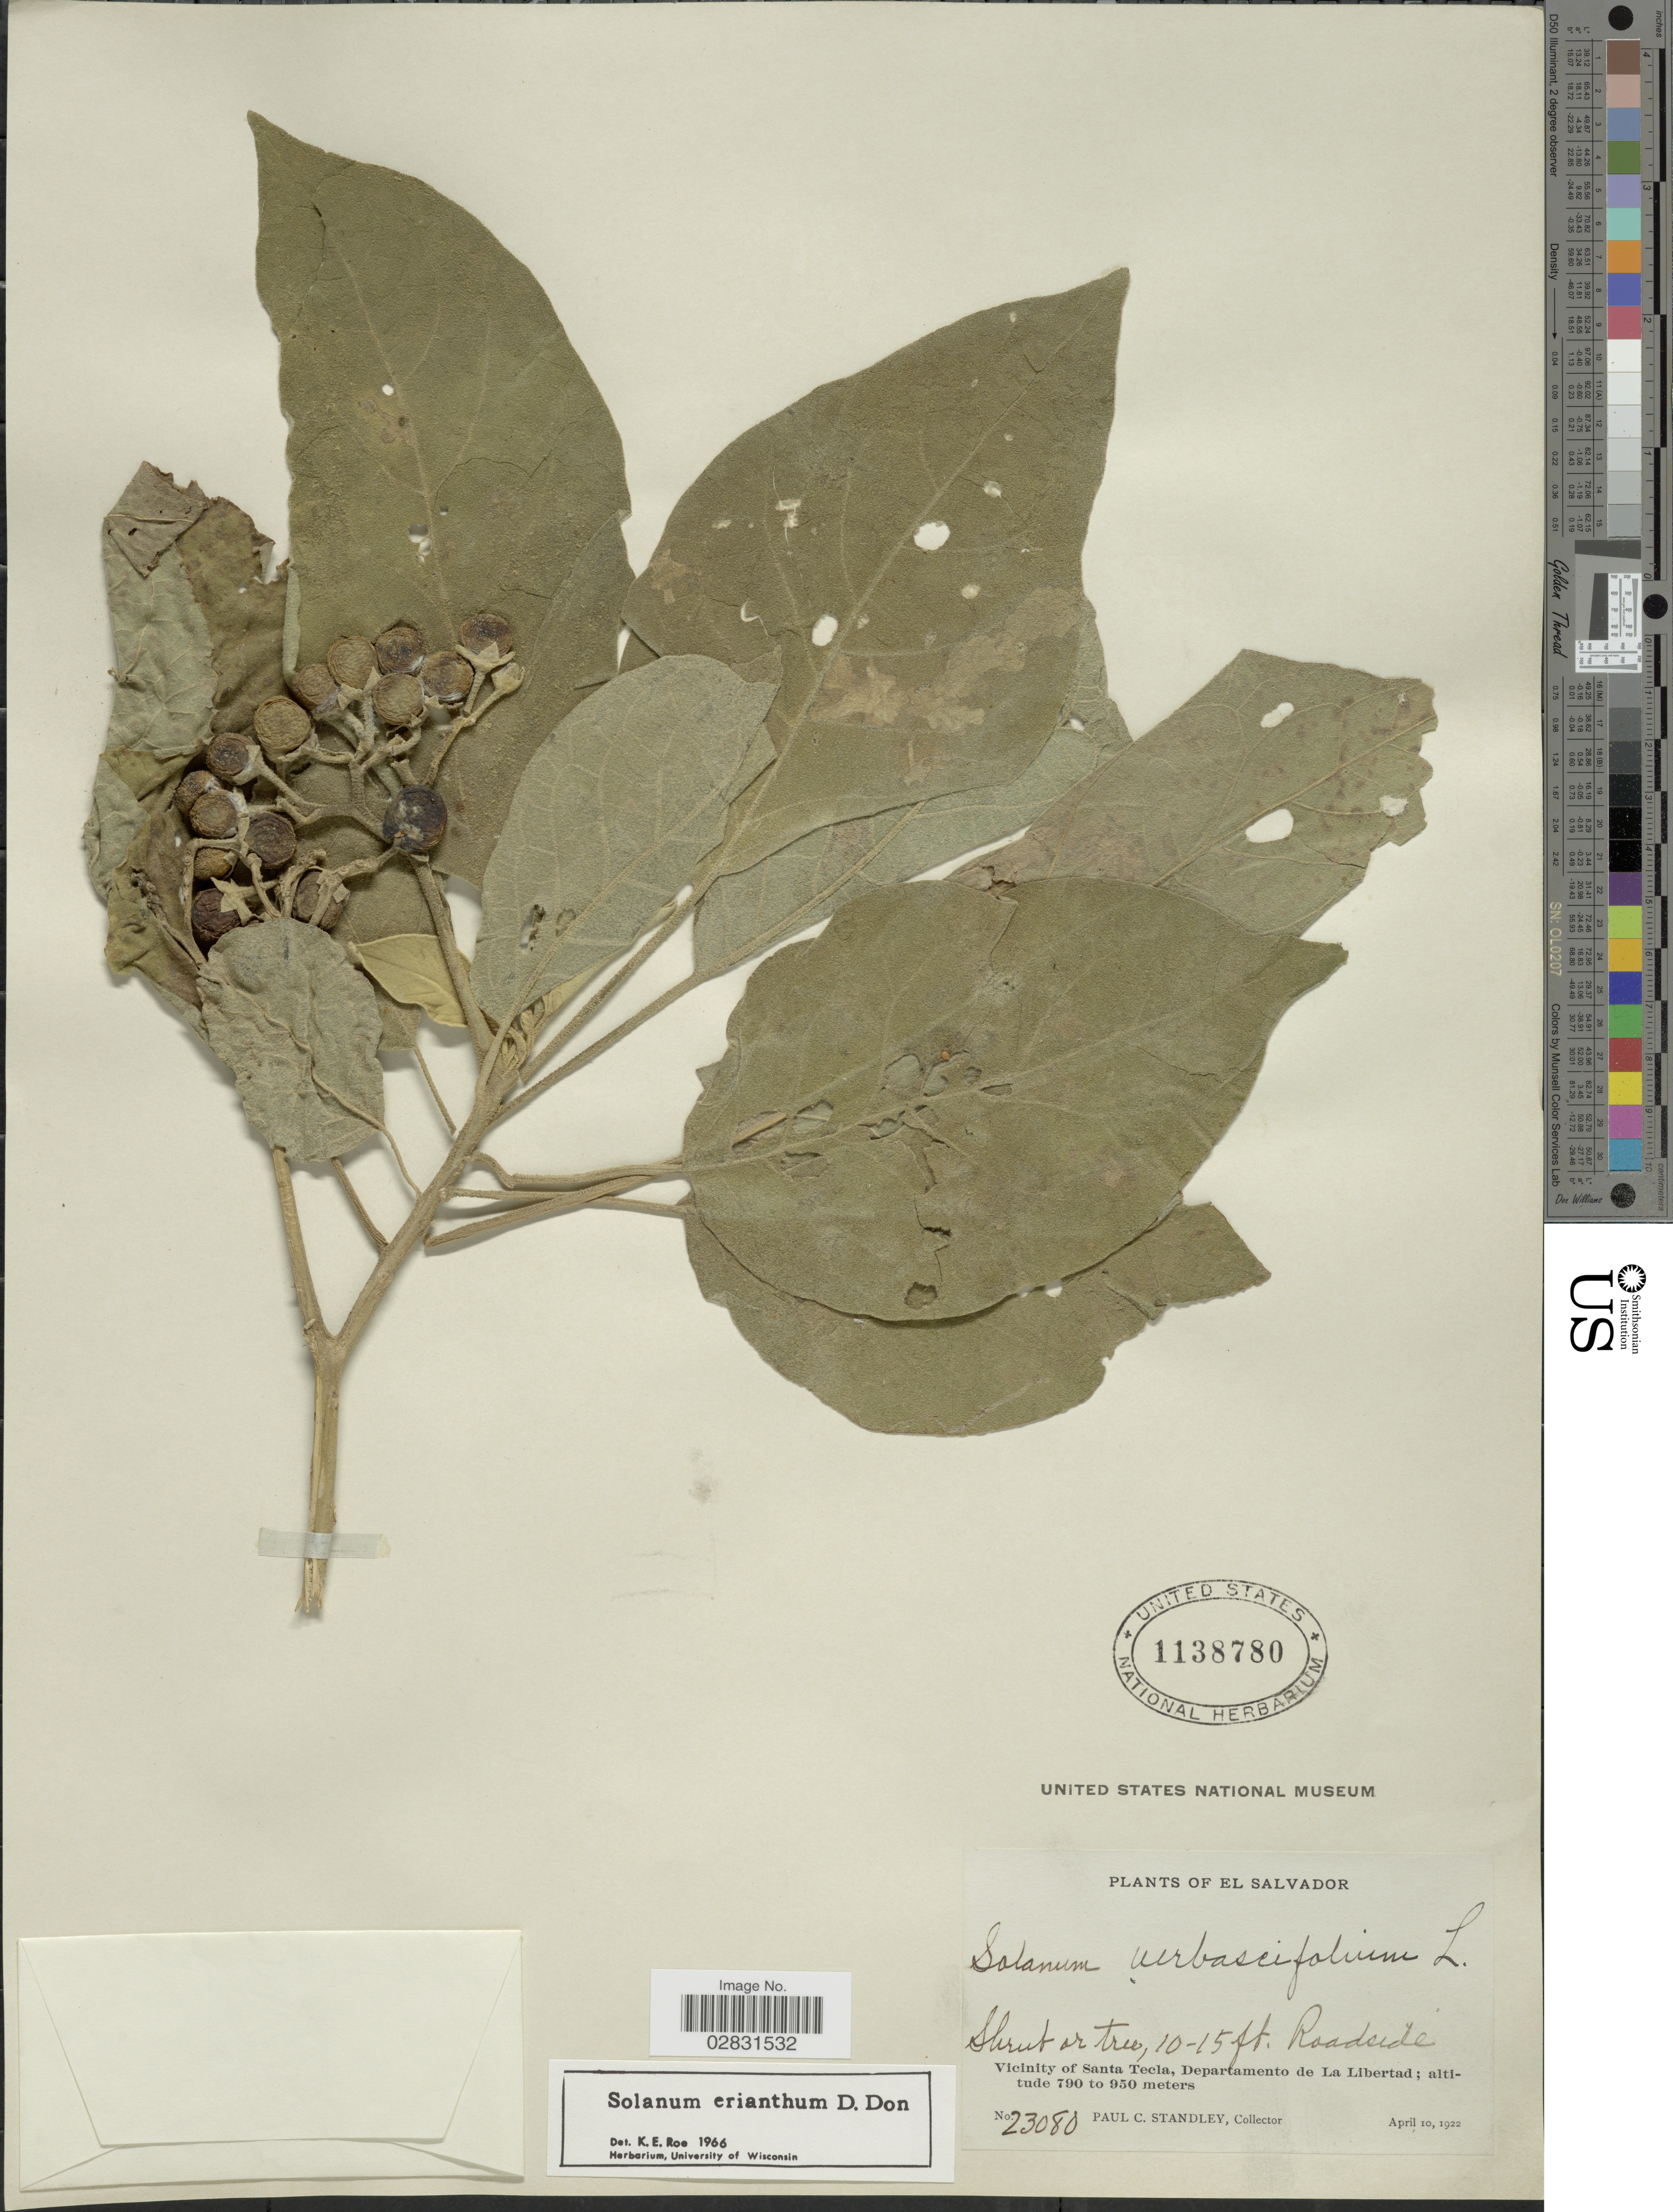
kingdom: Plantae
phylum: Tracheophyta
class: Magnoliopsida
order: Solanales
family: Solanaceae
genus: Solanum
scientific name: Solanum erianthum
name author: D. Don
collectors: P. C. Standley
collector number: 23080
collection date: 1922-04-10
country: El Salvador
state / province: La Libertad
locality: Vicinity of Santa Tecla, Departamento de La Libertad.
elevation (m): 790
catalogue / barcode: US 1138780